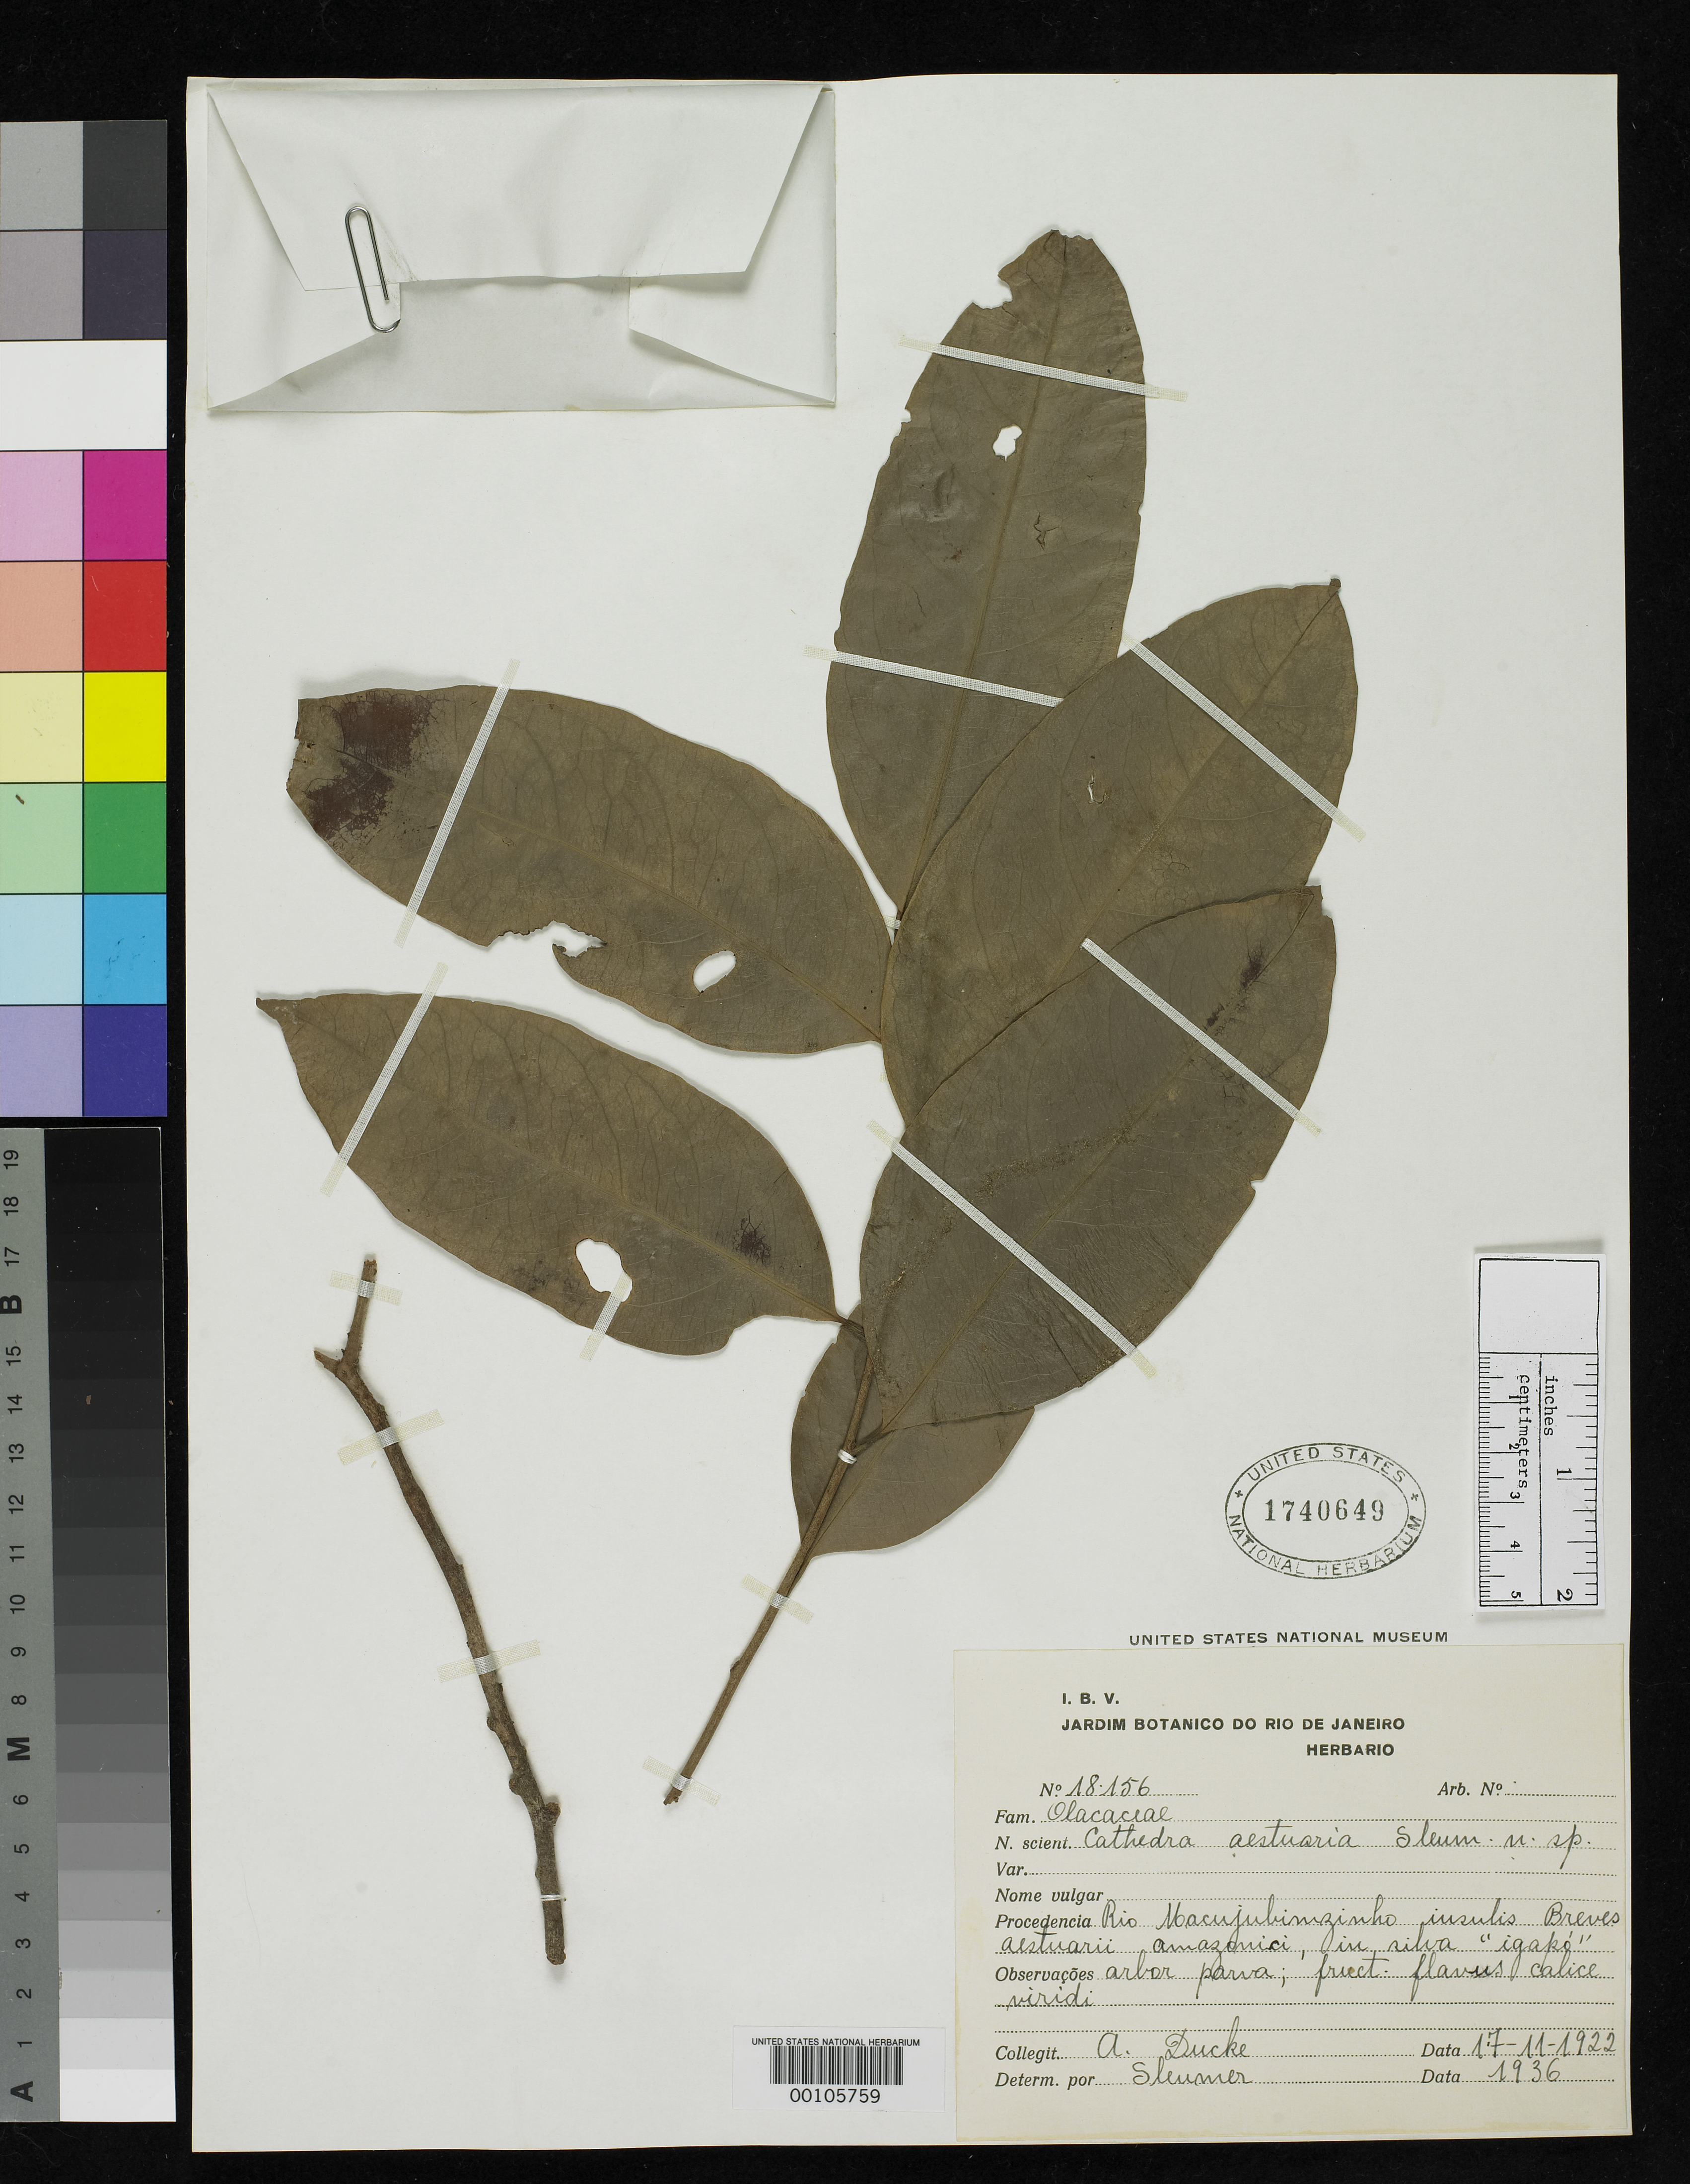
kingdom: Plantae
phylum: Tracheophyta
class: Magnoliopsida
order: Santalales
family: Aptandraceae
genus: Cathedra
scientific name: Cathedra aestuaria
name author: Sleumer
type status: Isotype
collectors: A. Ducke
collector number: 18156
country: Brazil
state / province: Pará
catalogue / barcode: US 1740649